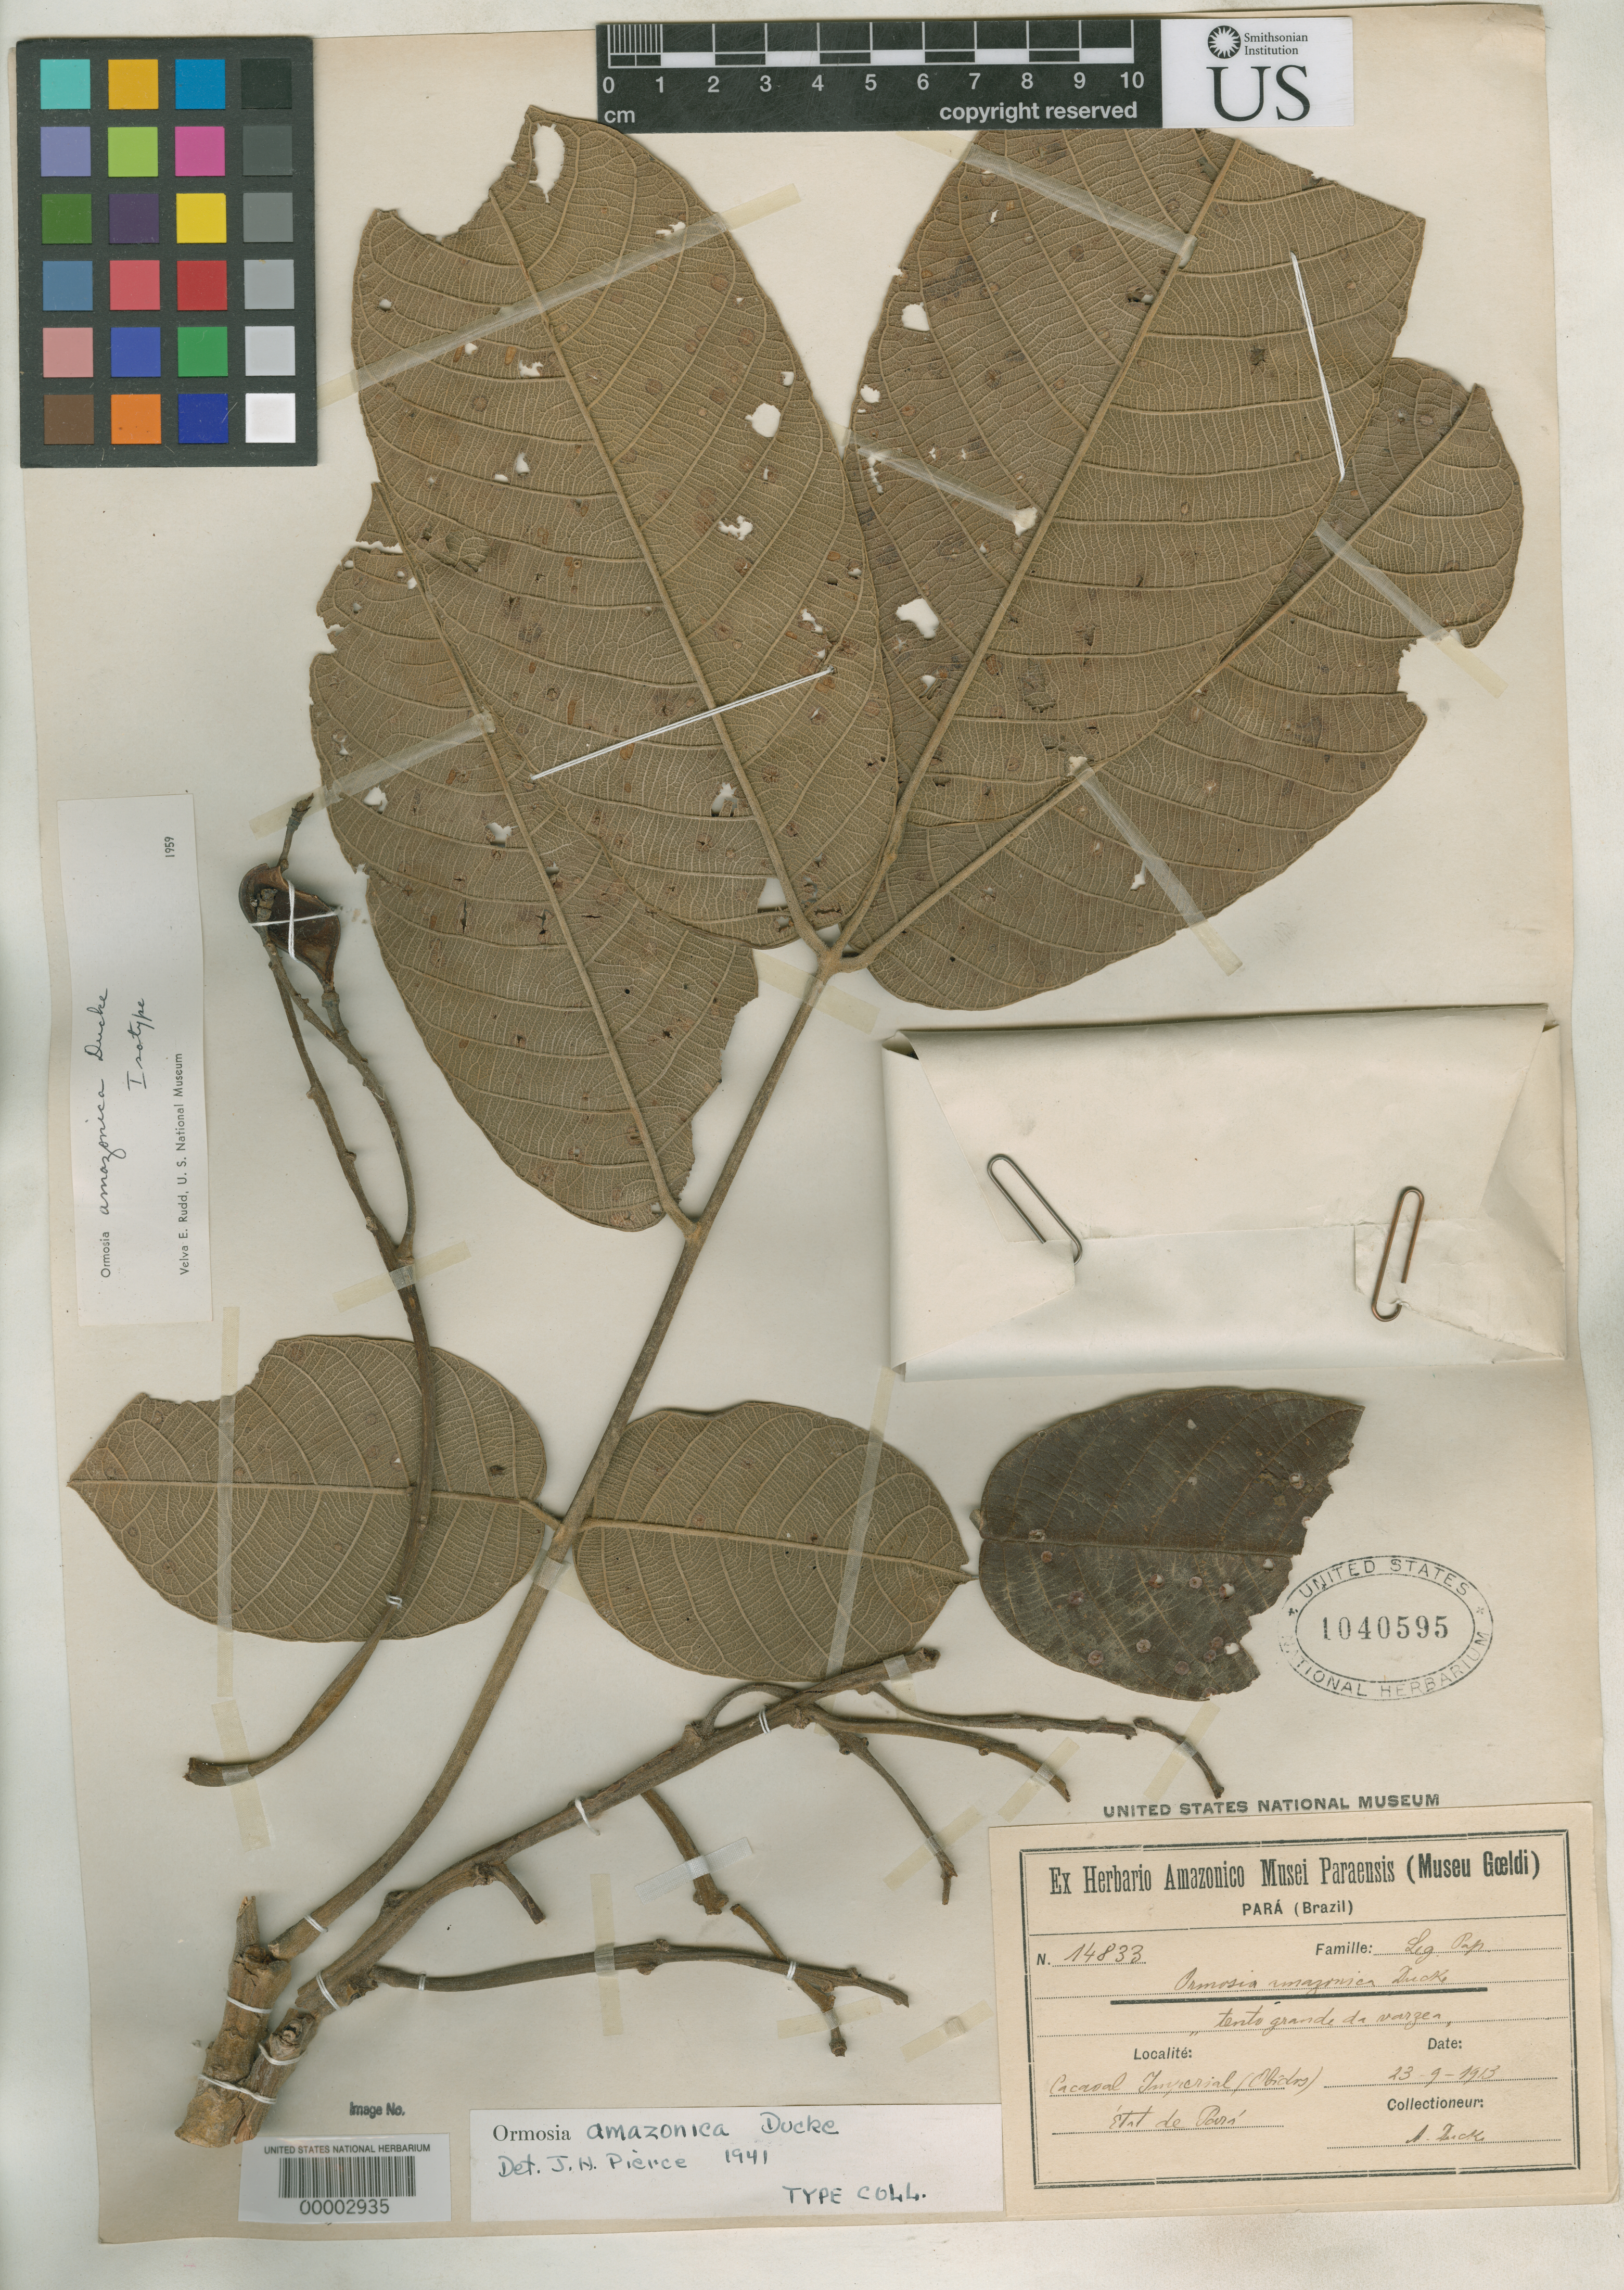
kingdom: Plantae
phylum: Tracheophyta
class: Magnoliopsida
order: Fabales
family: Fabaceae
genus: Ormosia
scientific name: Ormosia amazonica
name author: Ducke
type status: Isotype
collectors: A. Ducke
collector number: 14833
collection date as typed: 23 Sep 1913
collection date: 1913-09-23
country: Brazil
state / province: Pará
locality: Obidos.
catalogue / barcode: US 1040595